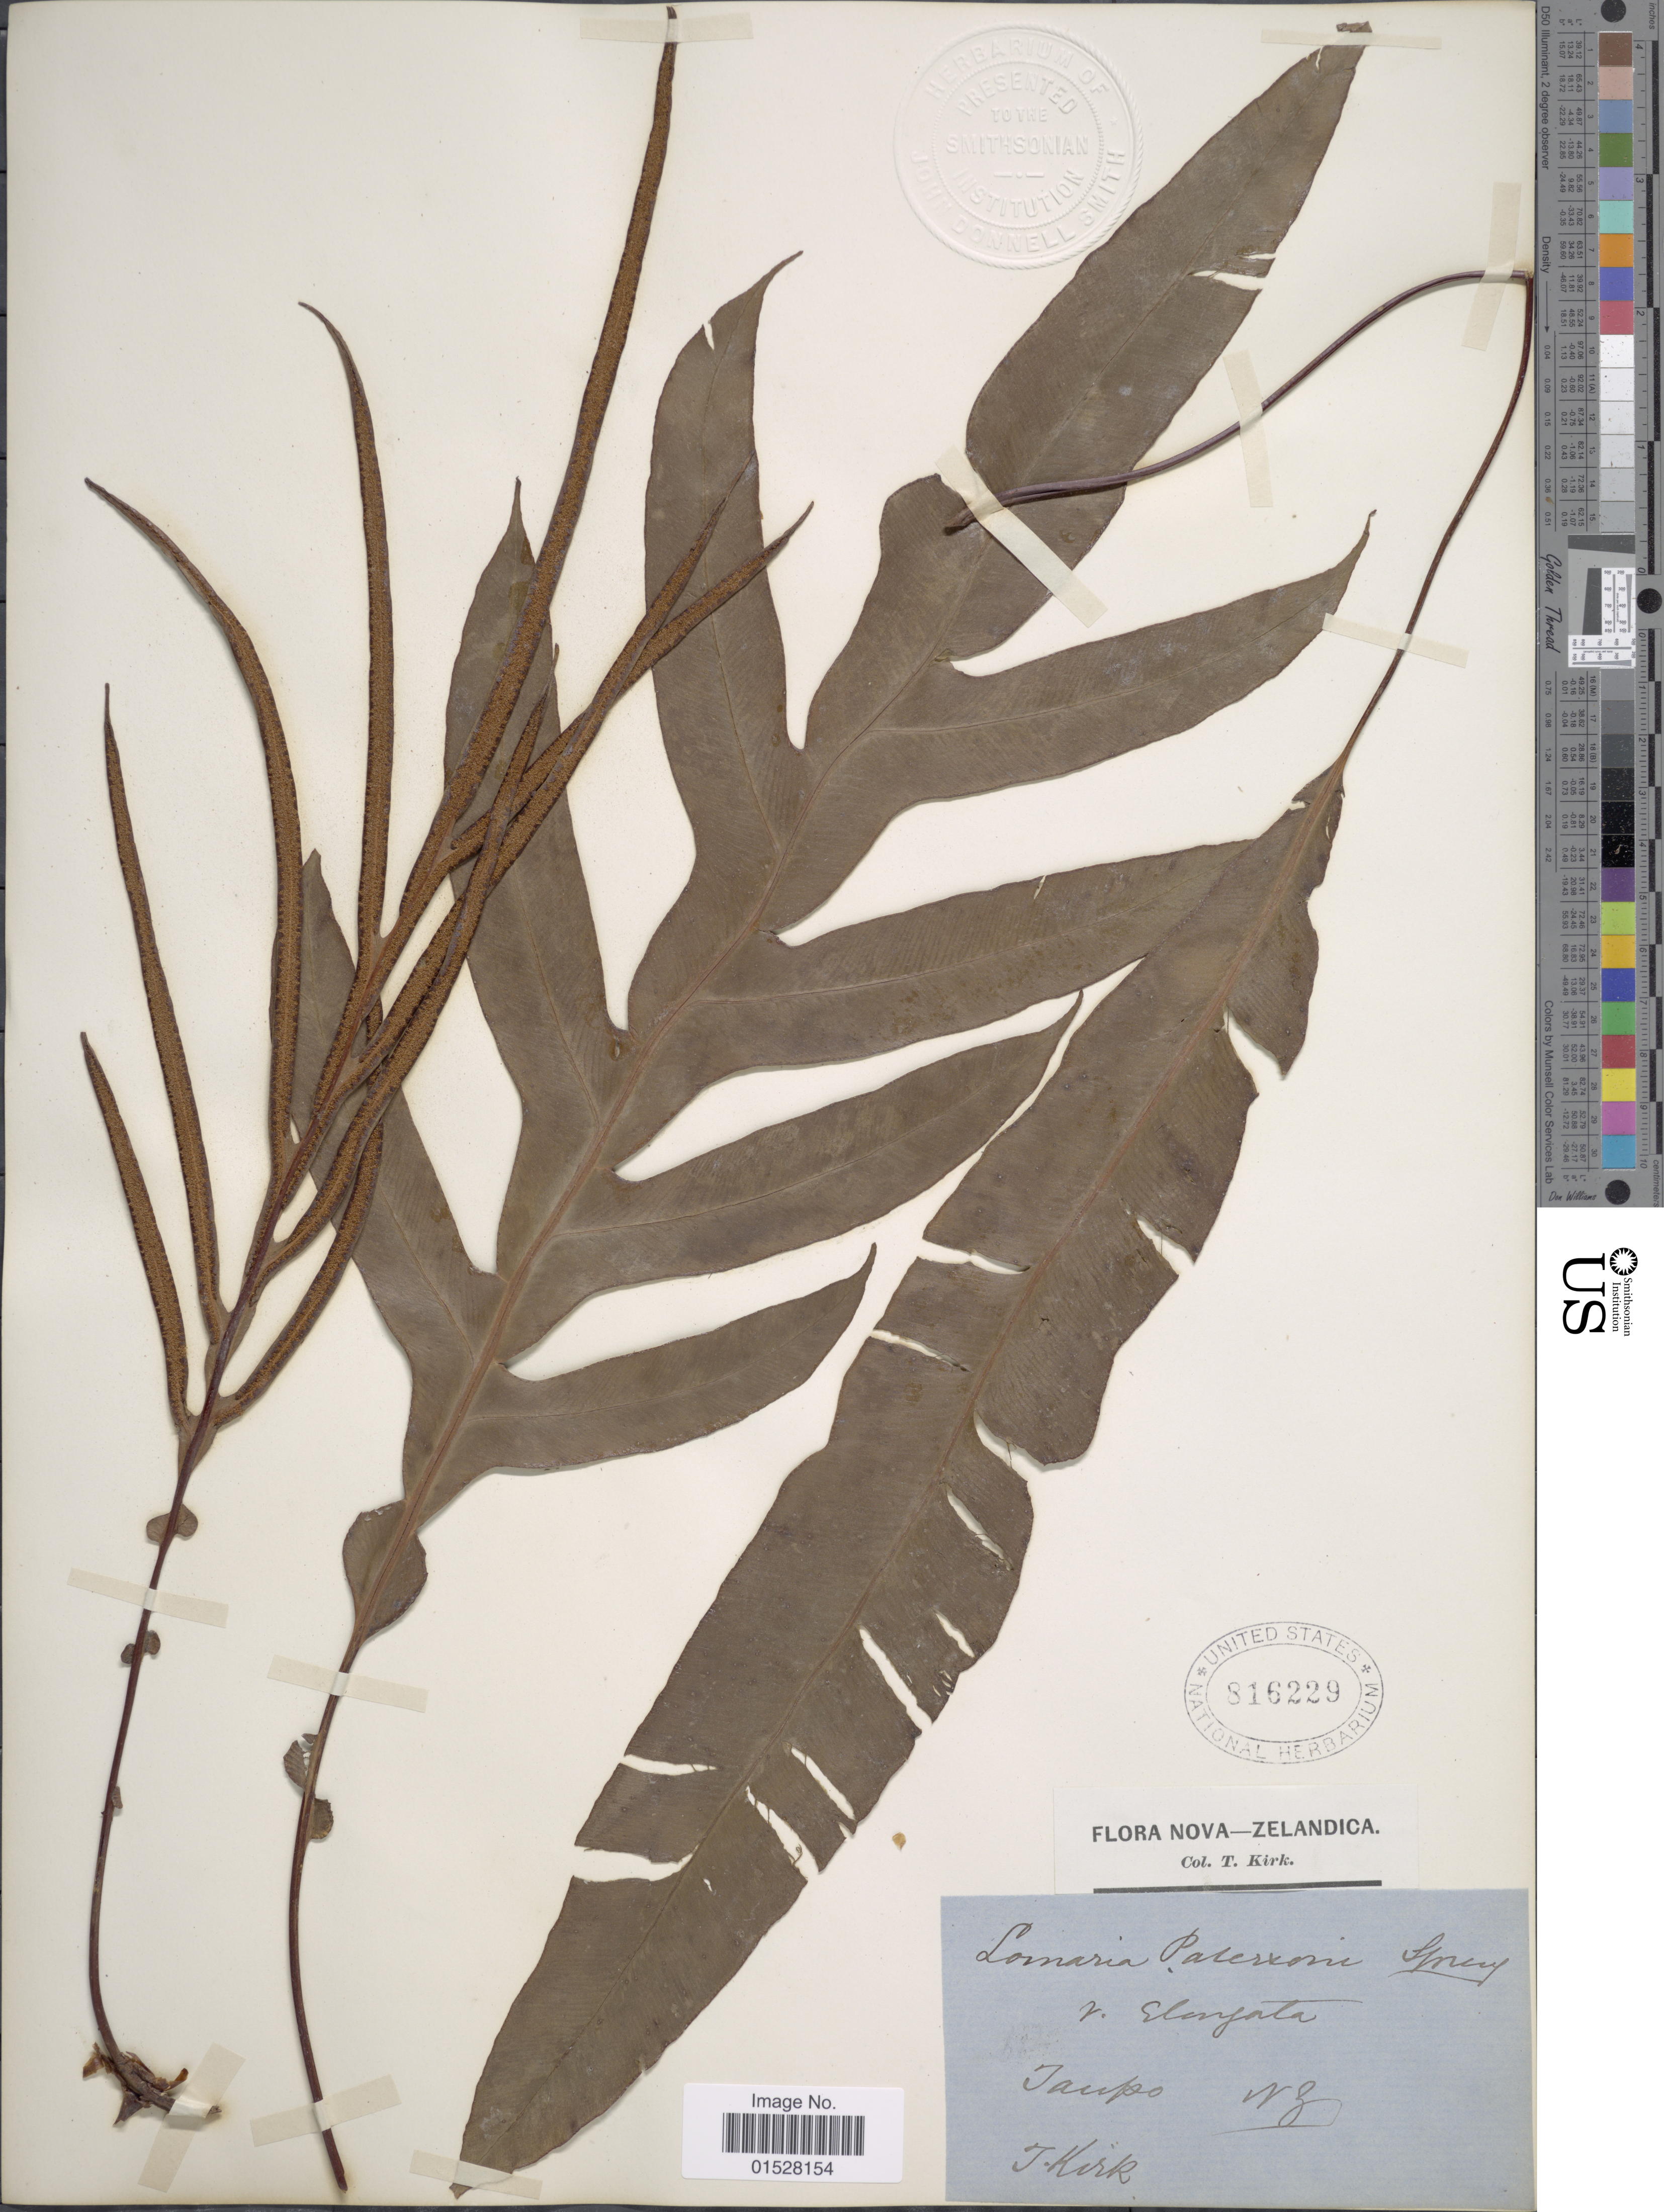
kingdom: Plantae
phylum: Tracheophyta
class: Polypodiopsida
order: Polypodiales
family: Blechnaceae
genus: Blechnum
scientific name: Blechnum patersonii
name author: (R. Br.) Mett.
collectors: T. Kirk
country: New Zealand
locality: Taupo.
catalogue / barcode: US 816229